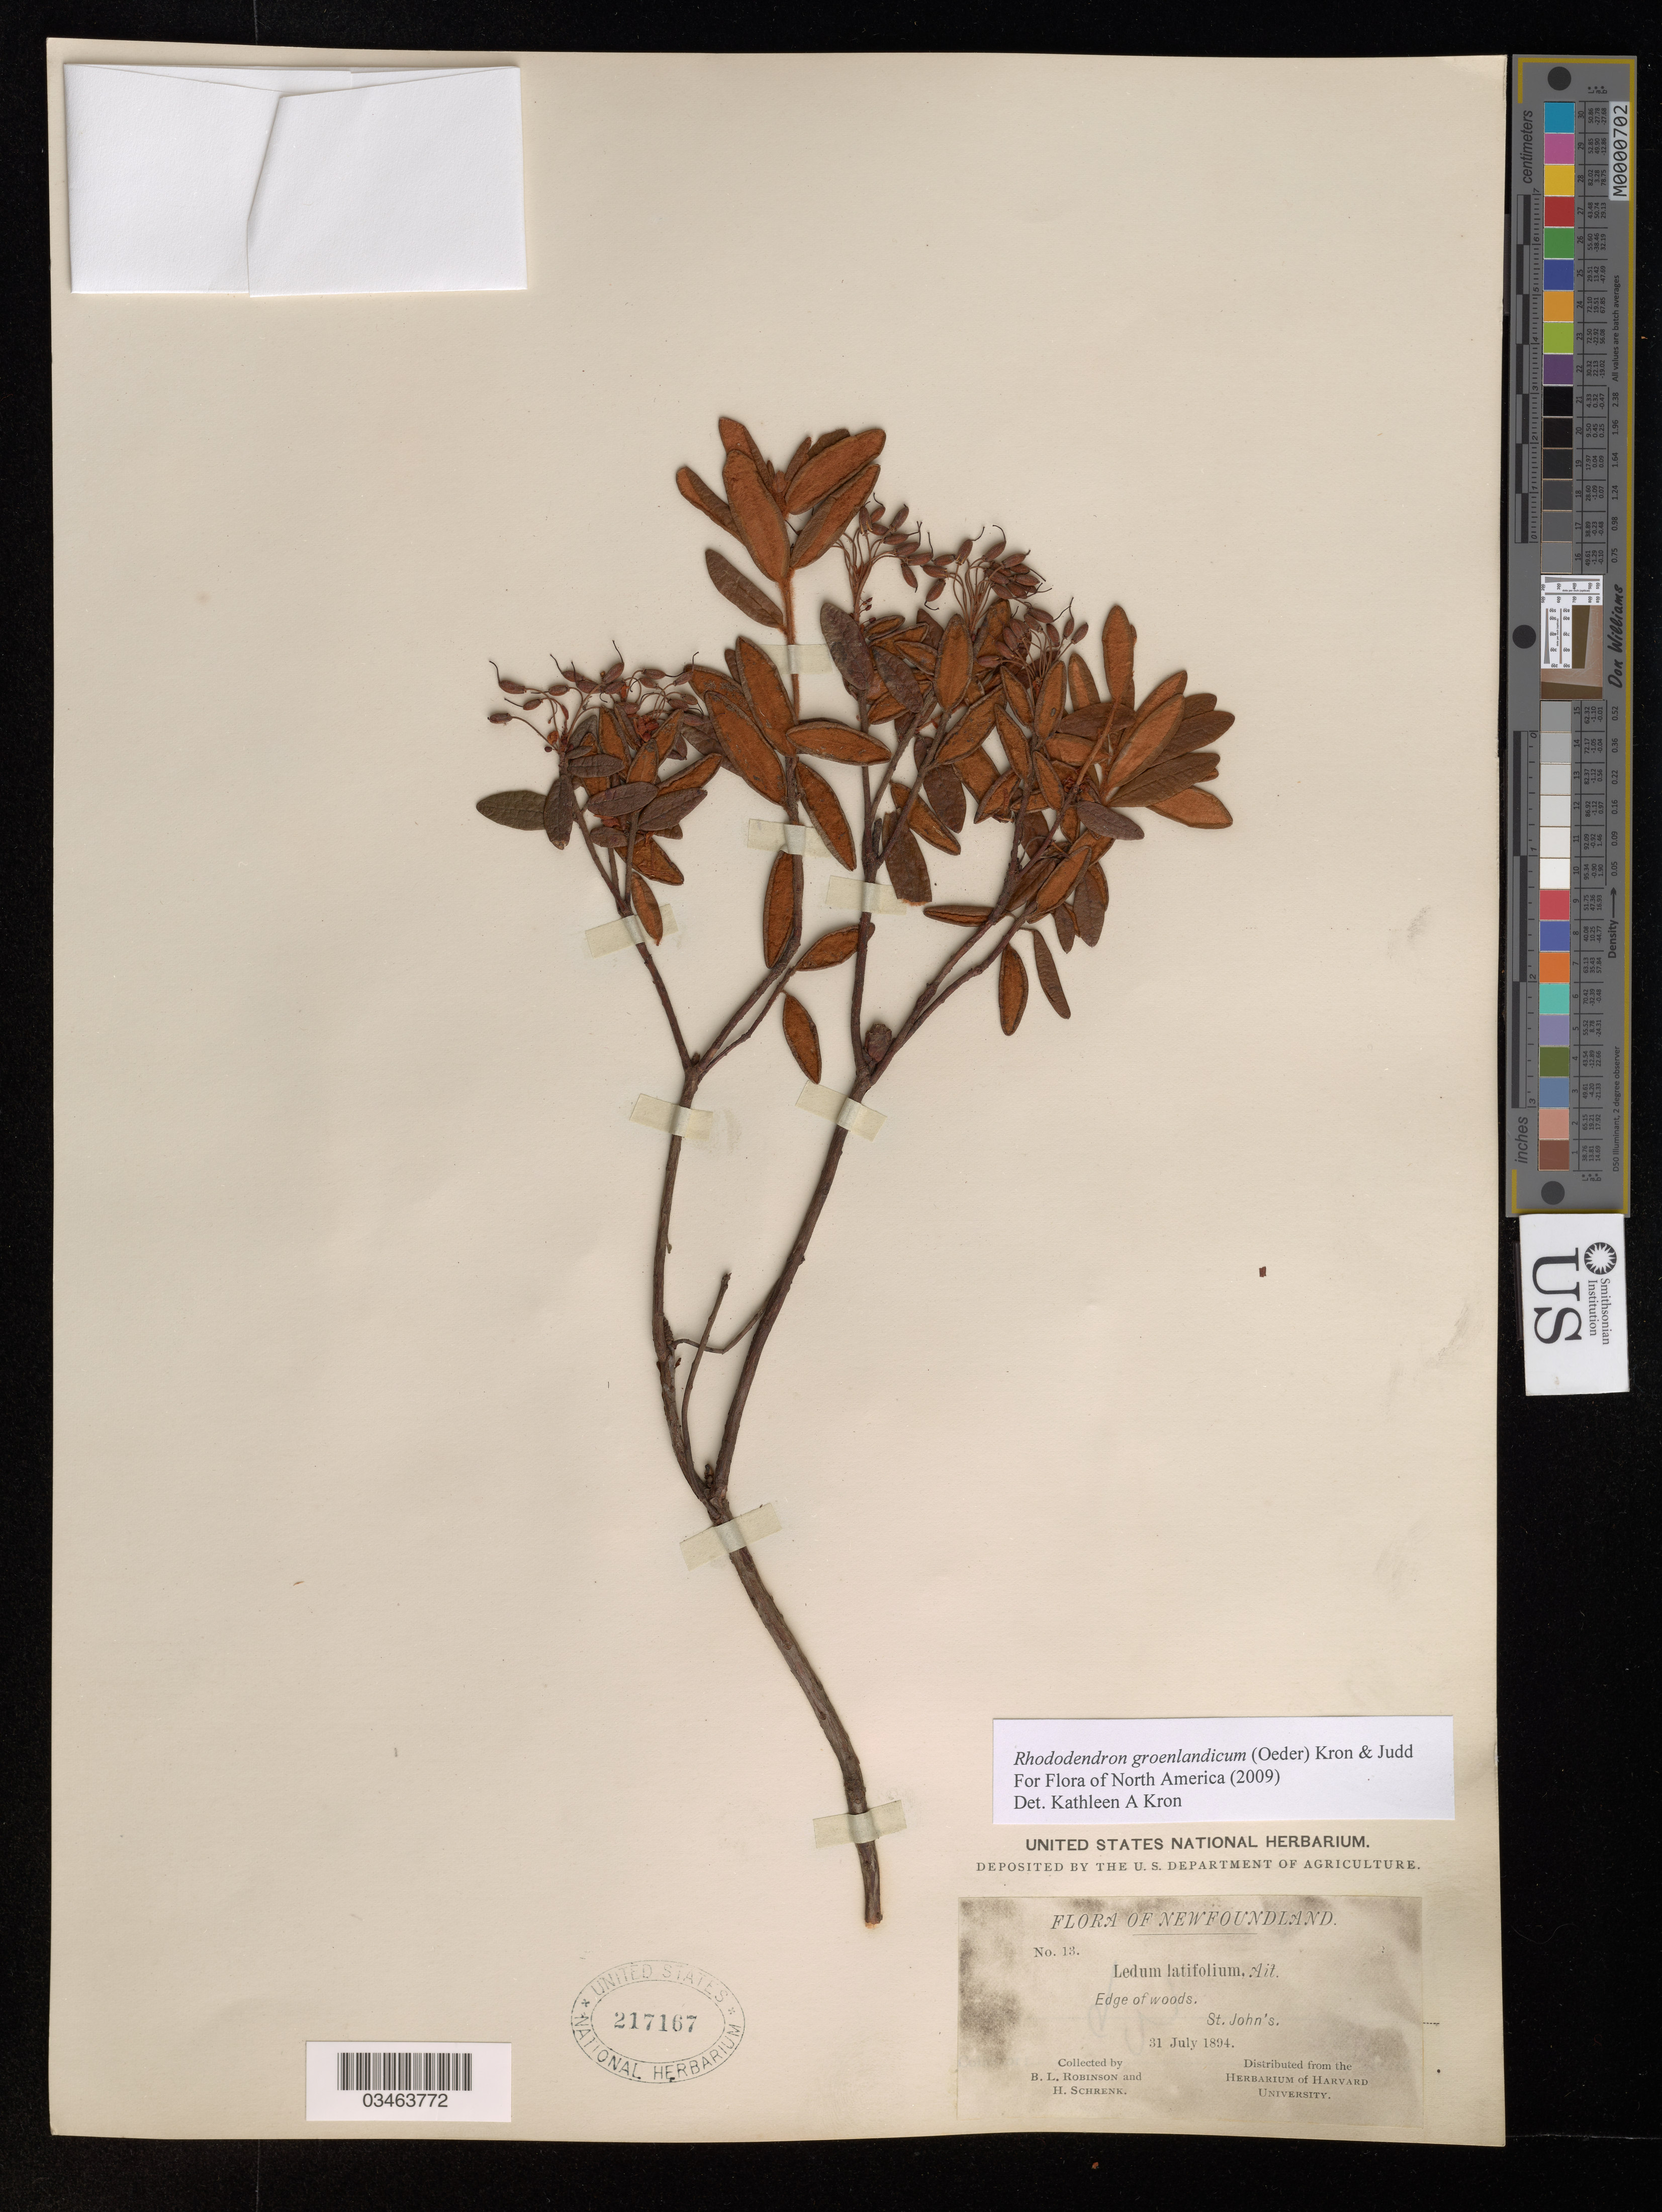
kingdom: Plantae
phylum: Tracheophyta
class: Magnoliopsida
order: Ericales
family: Ericaceae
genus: Rhododendron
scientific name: Rhododendron groenlandicum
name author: (Oeder) Kron & Judd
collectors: B. L. Robinson & H. Schrenk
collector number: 13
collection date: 1894-07-31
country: Canada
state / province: Newfoundland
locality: St. John's.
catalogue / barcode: US 217167